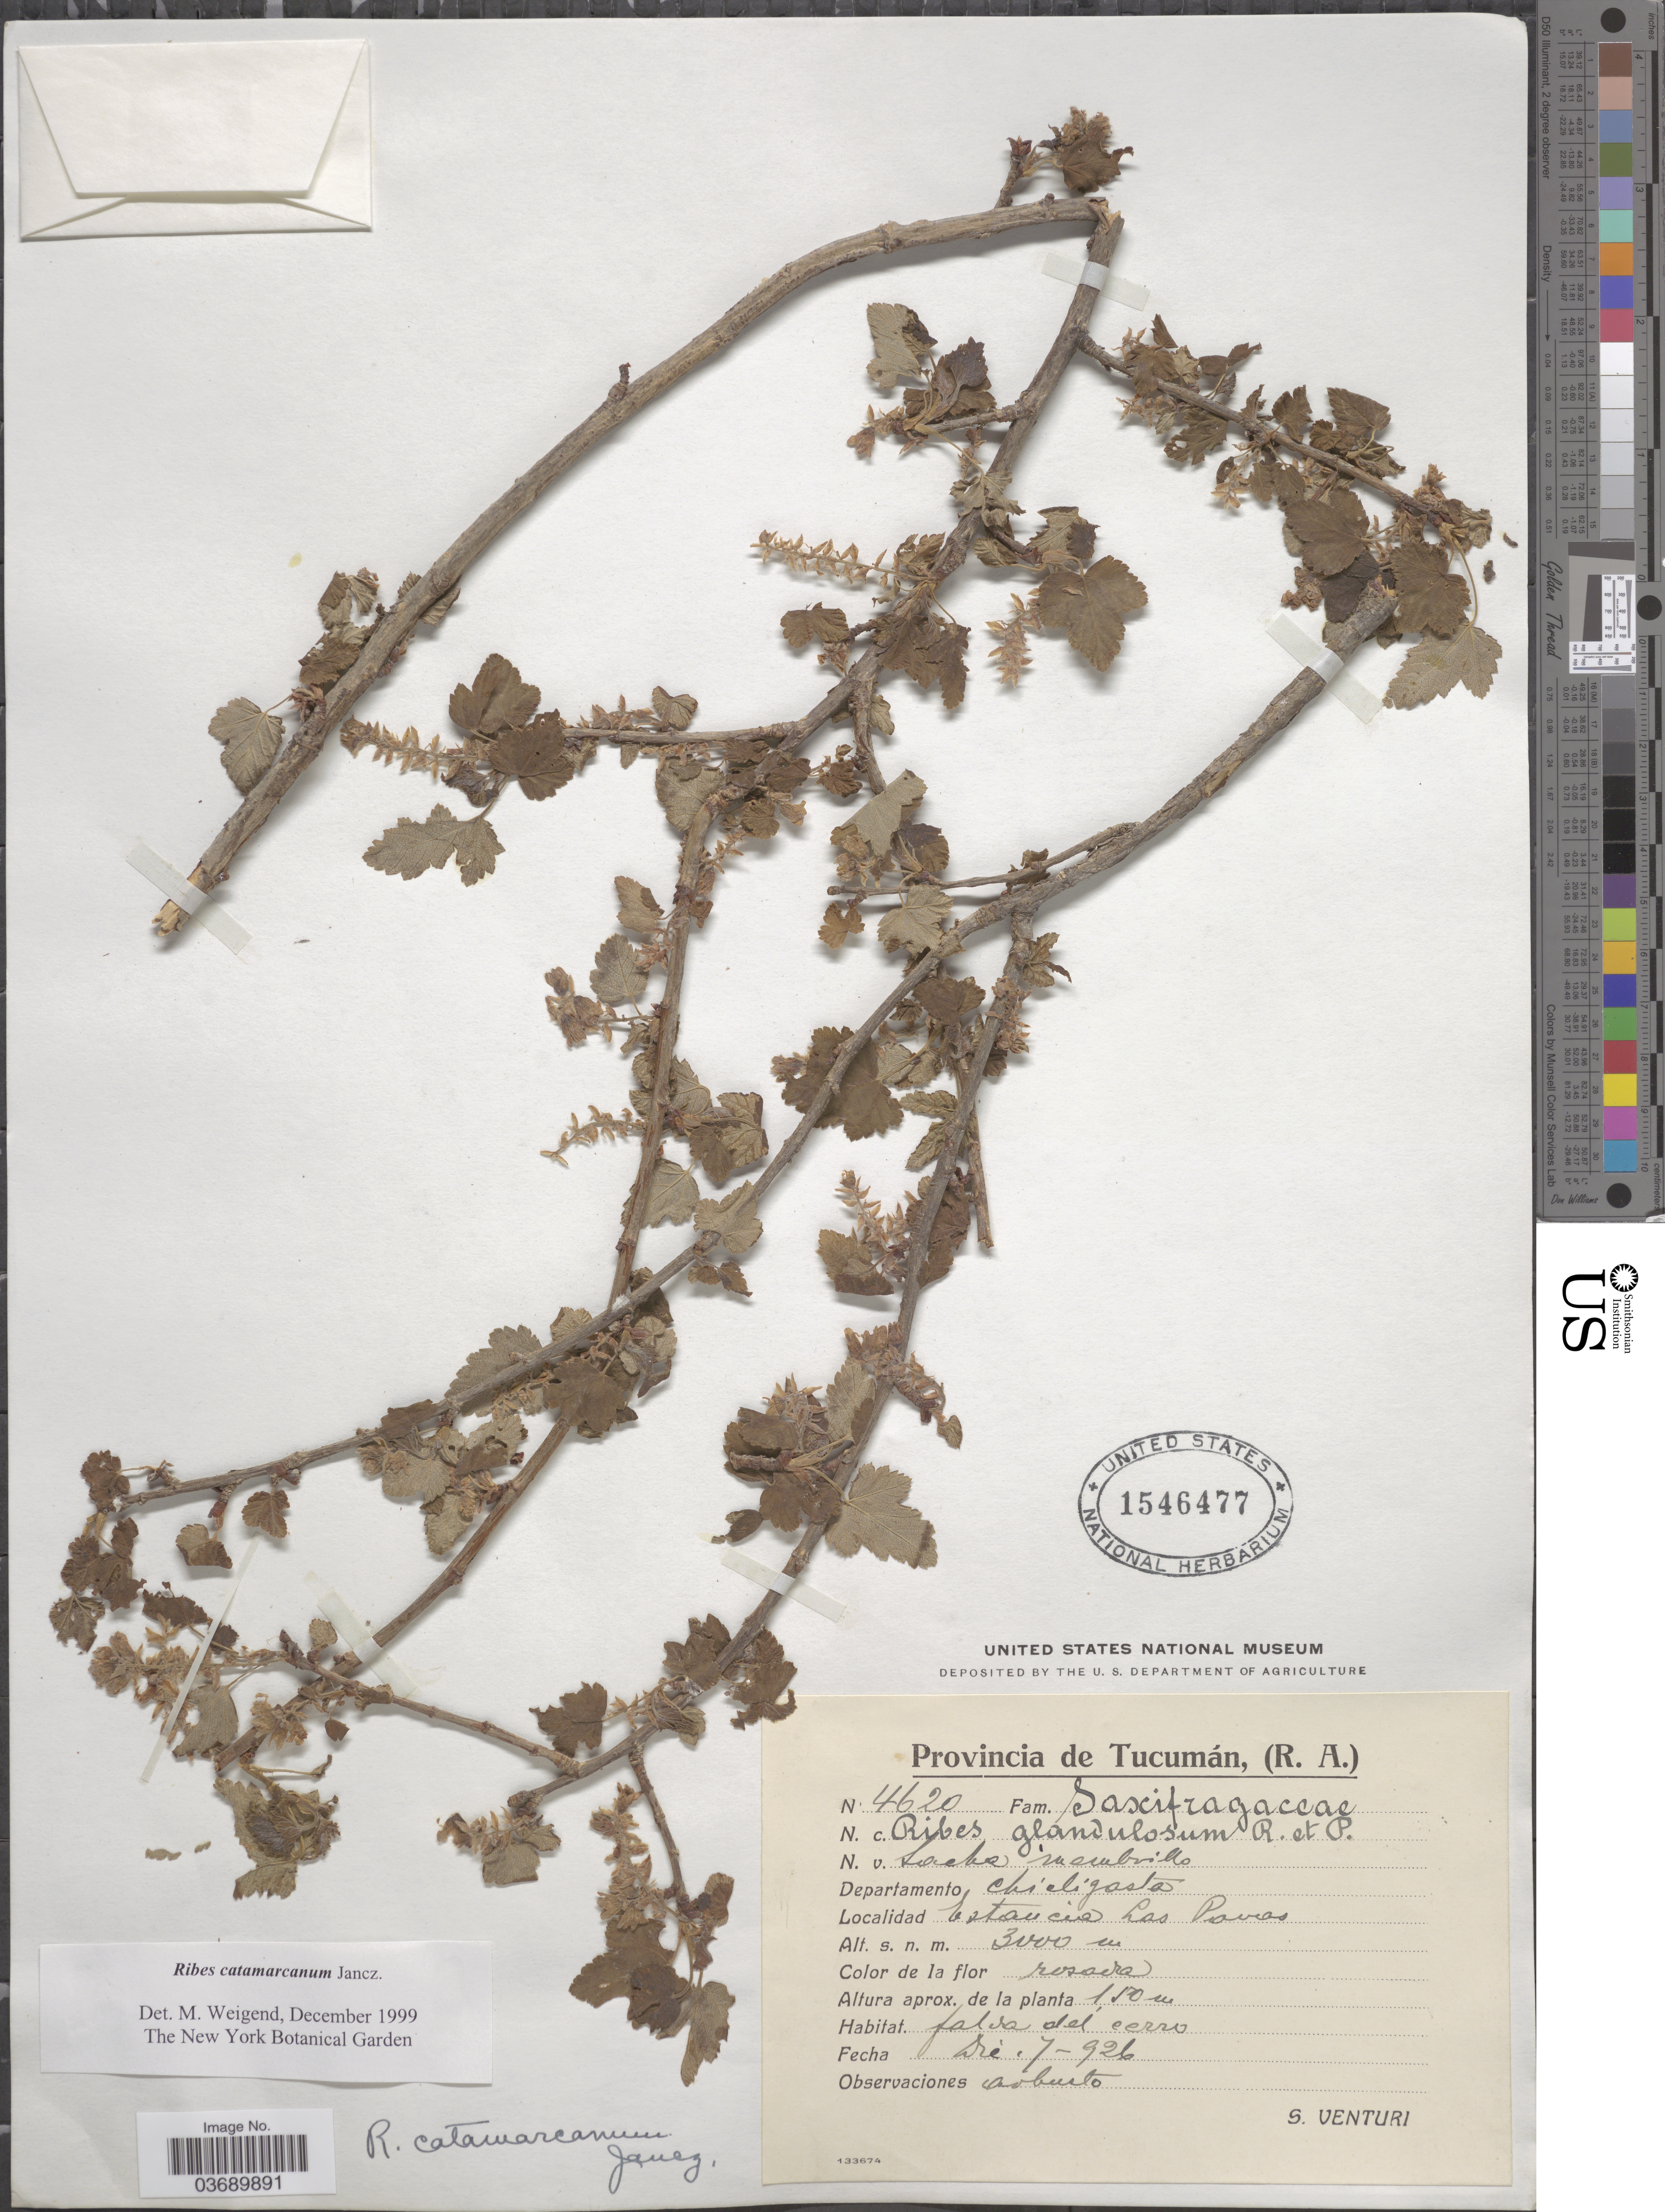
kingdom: Plantae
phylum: Tracheophyta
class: Magnoliopsida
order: Saxifragales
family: Grossulariaceae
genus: Ribes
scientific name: Ribes catamarcanum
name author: Jancz.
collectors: S. Venturi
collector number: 4620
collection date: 1926-12-07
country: Argentina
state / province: Tucuman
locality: Departamento Chicligasta, Estancia Las Pavas.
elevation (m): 3000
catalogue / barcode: US 1546477